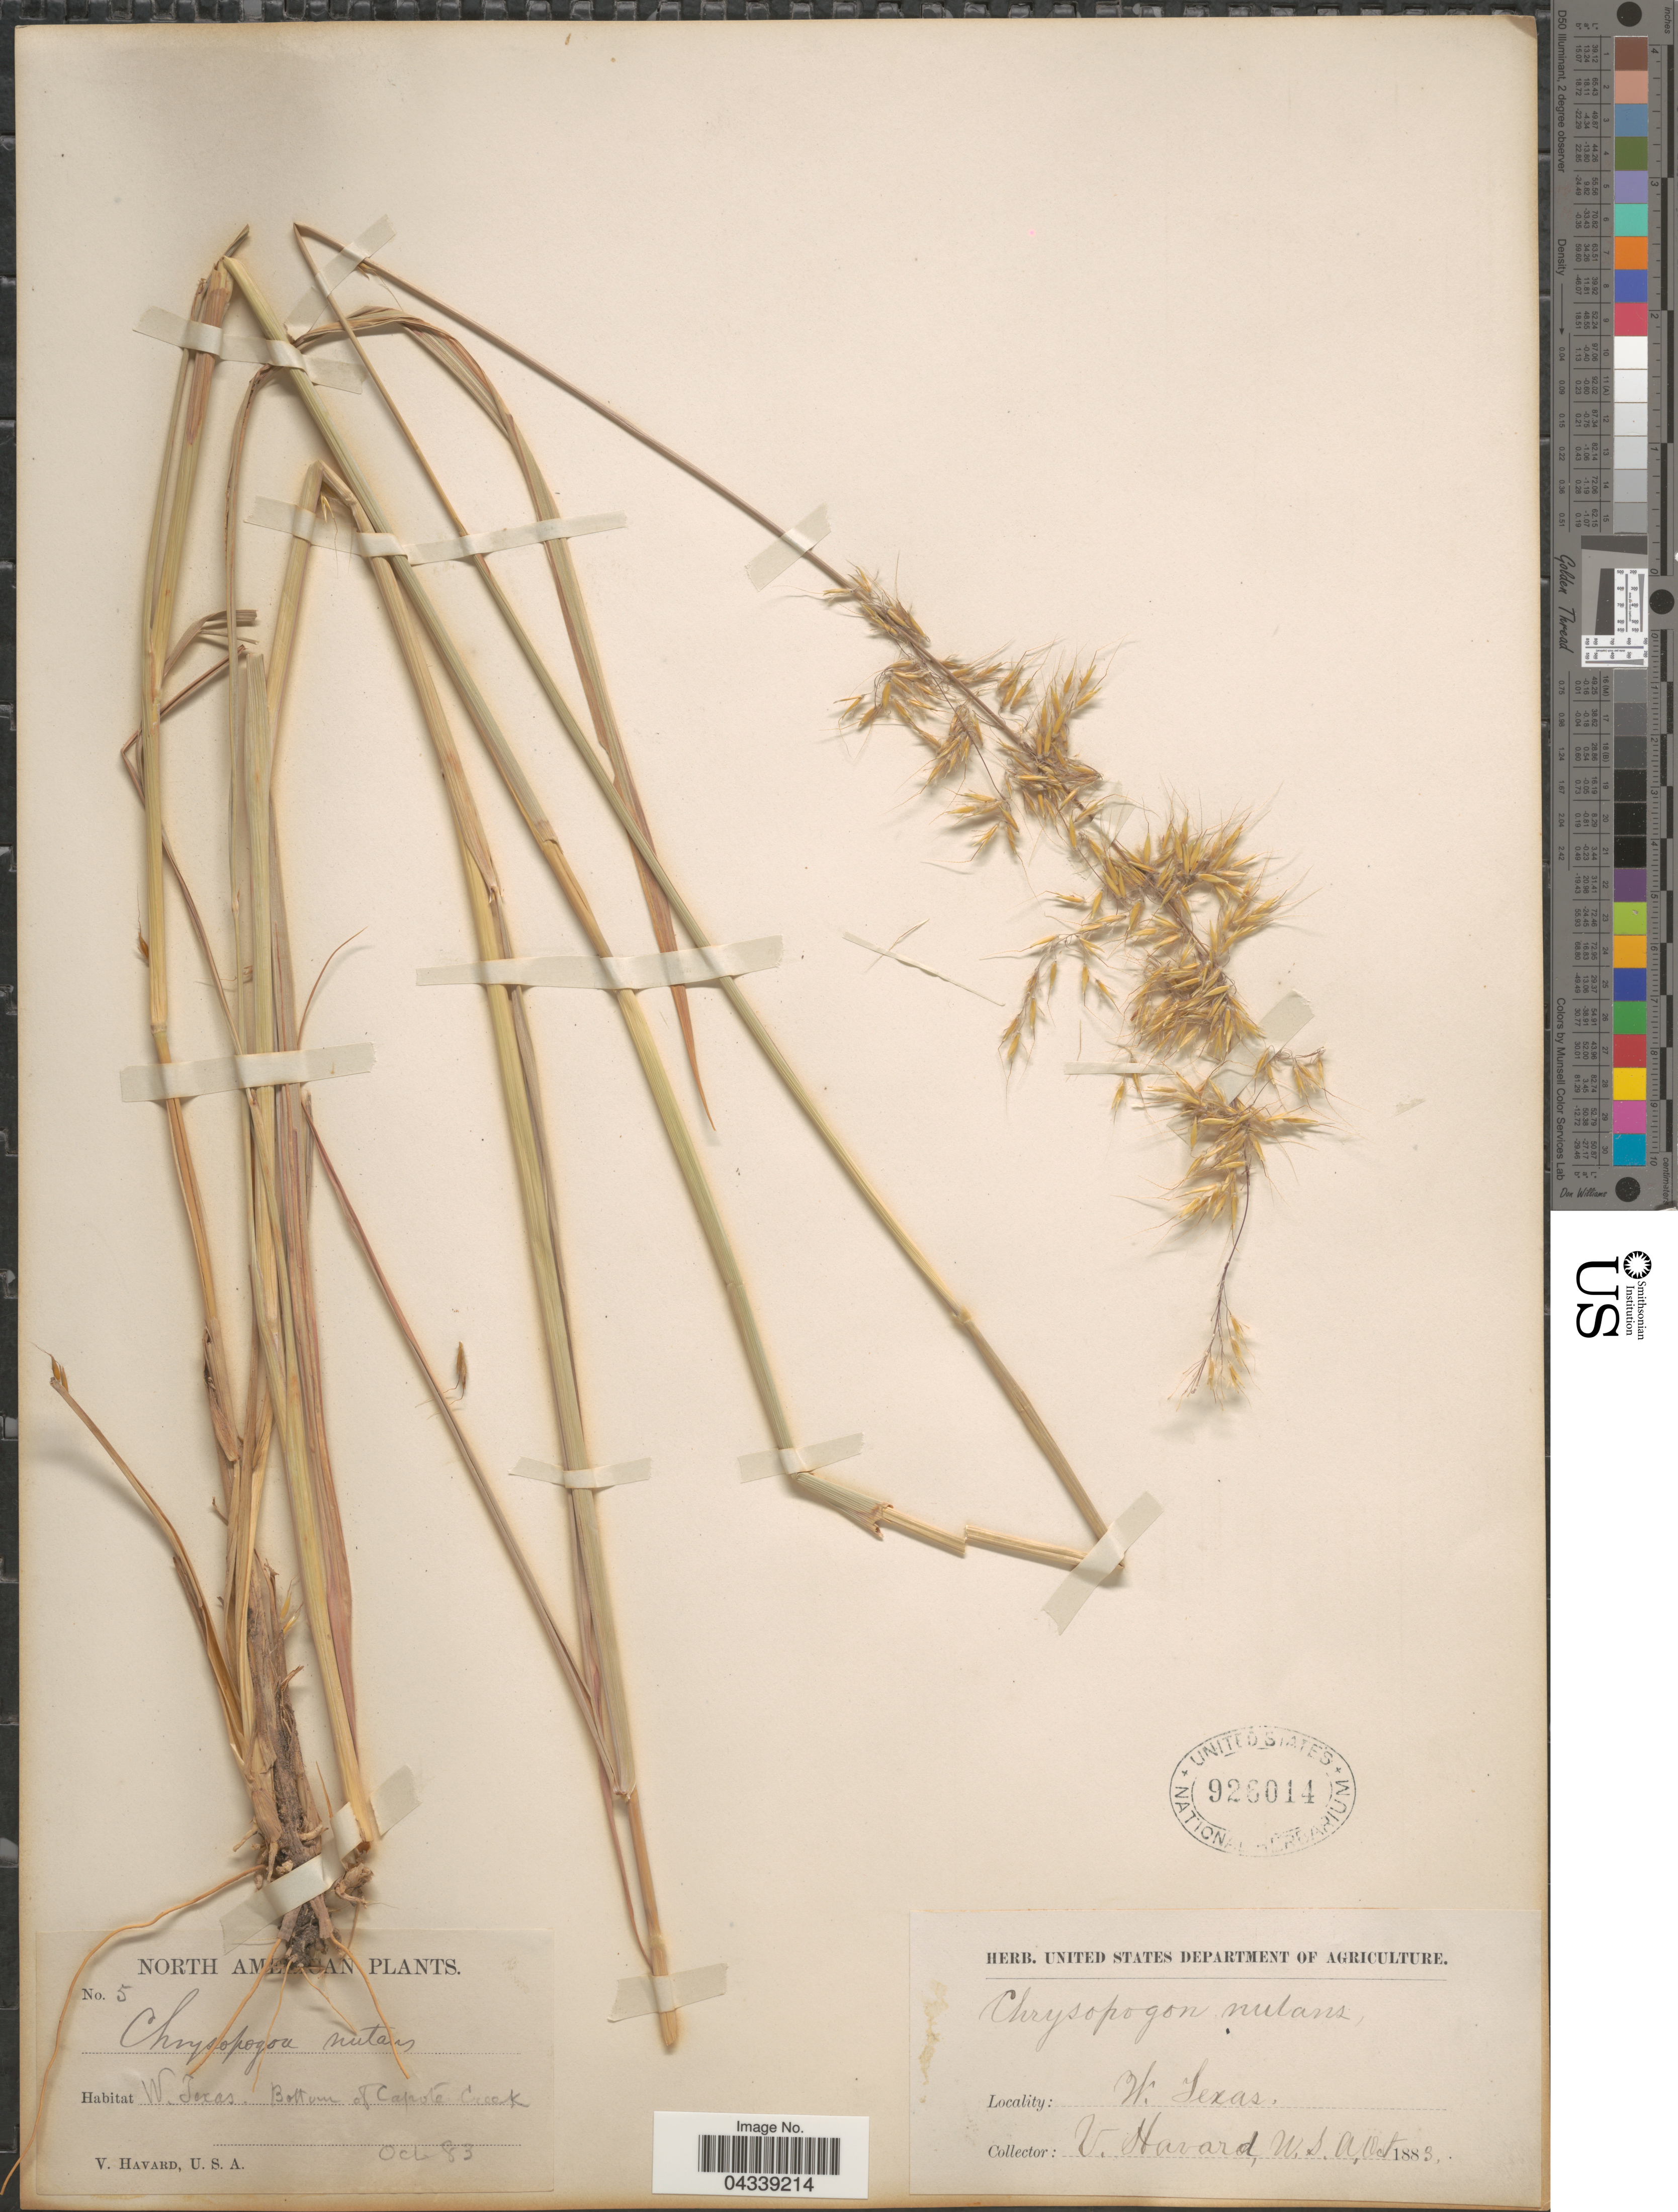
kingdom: Plantae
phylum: Tracheophyta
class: Liliopsida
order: Poales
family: Poaceae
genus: Sorghastrum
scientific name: Sorghastrum nutans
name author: (L.) Nash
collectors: V. Havard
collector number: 5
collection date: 1883-10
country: United States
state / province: Texas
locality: W. Texas. Bottom of Capote Creek.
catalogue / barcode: US 926014